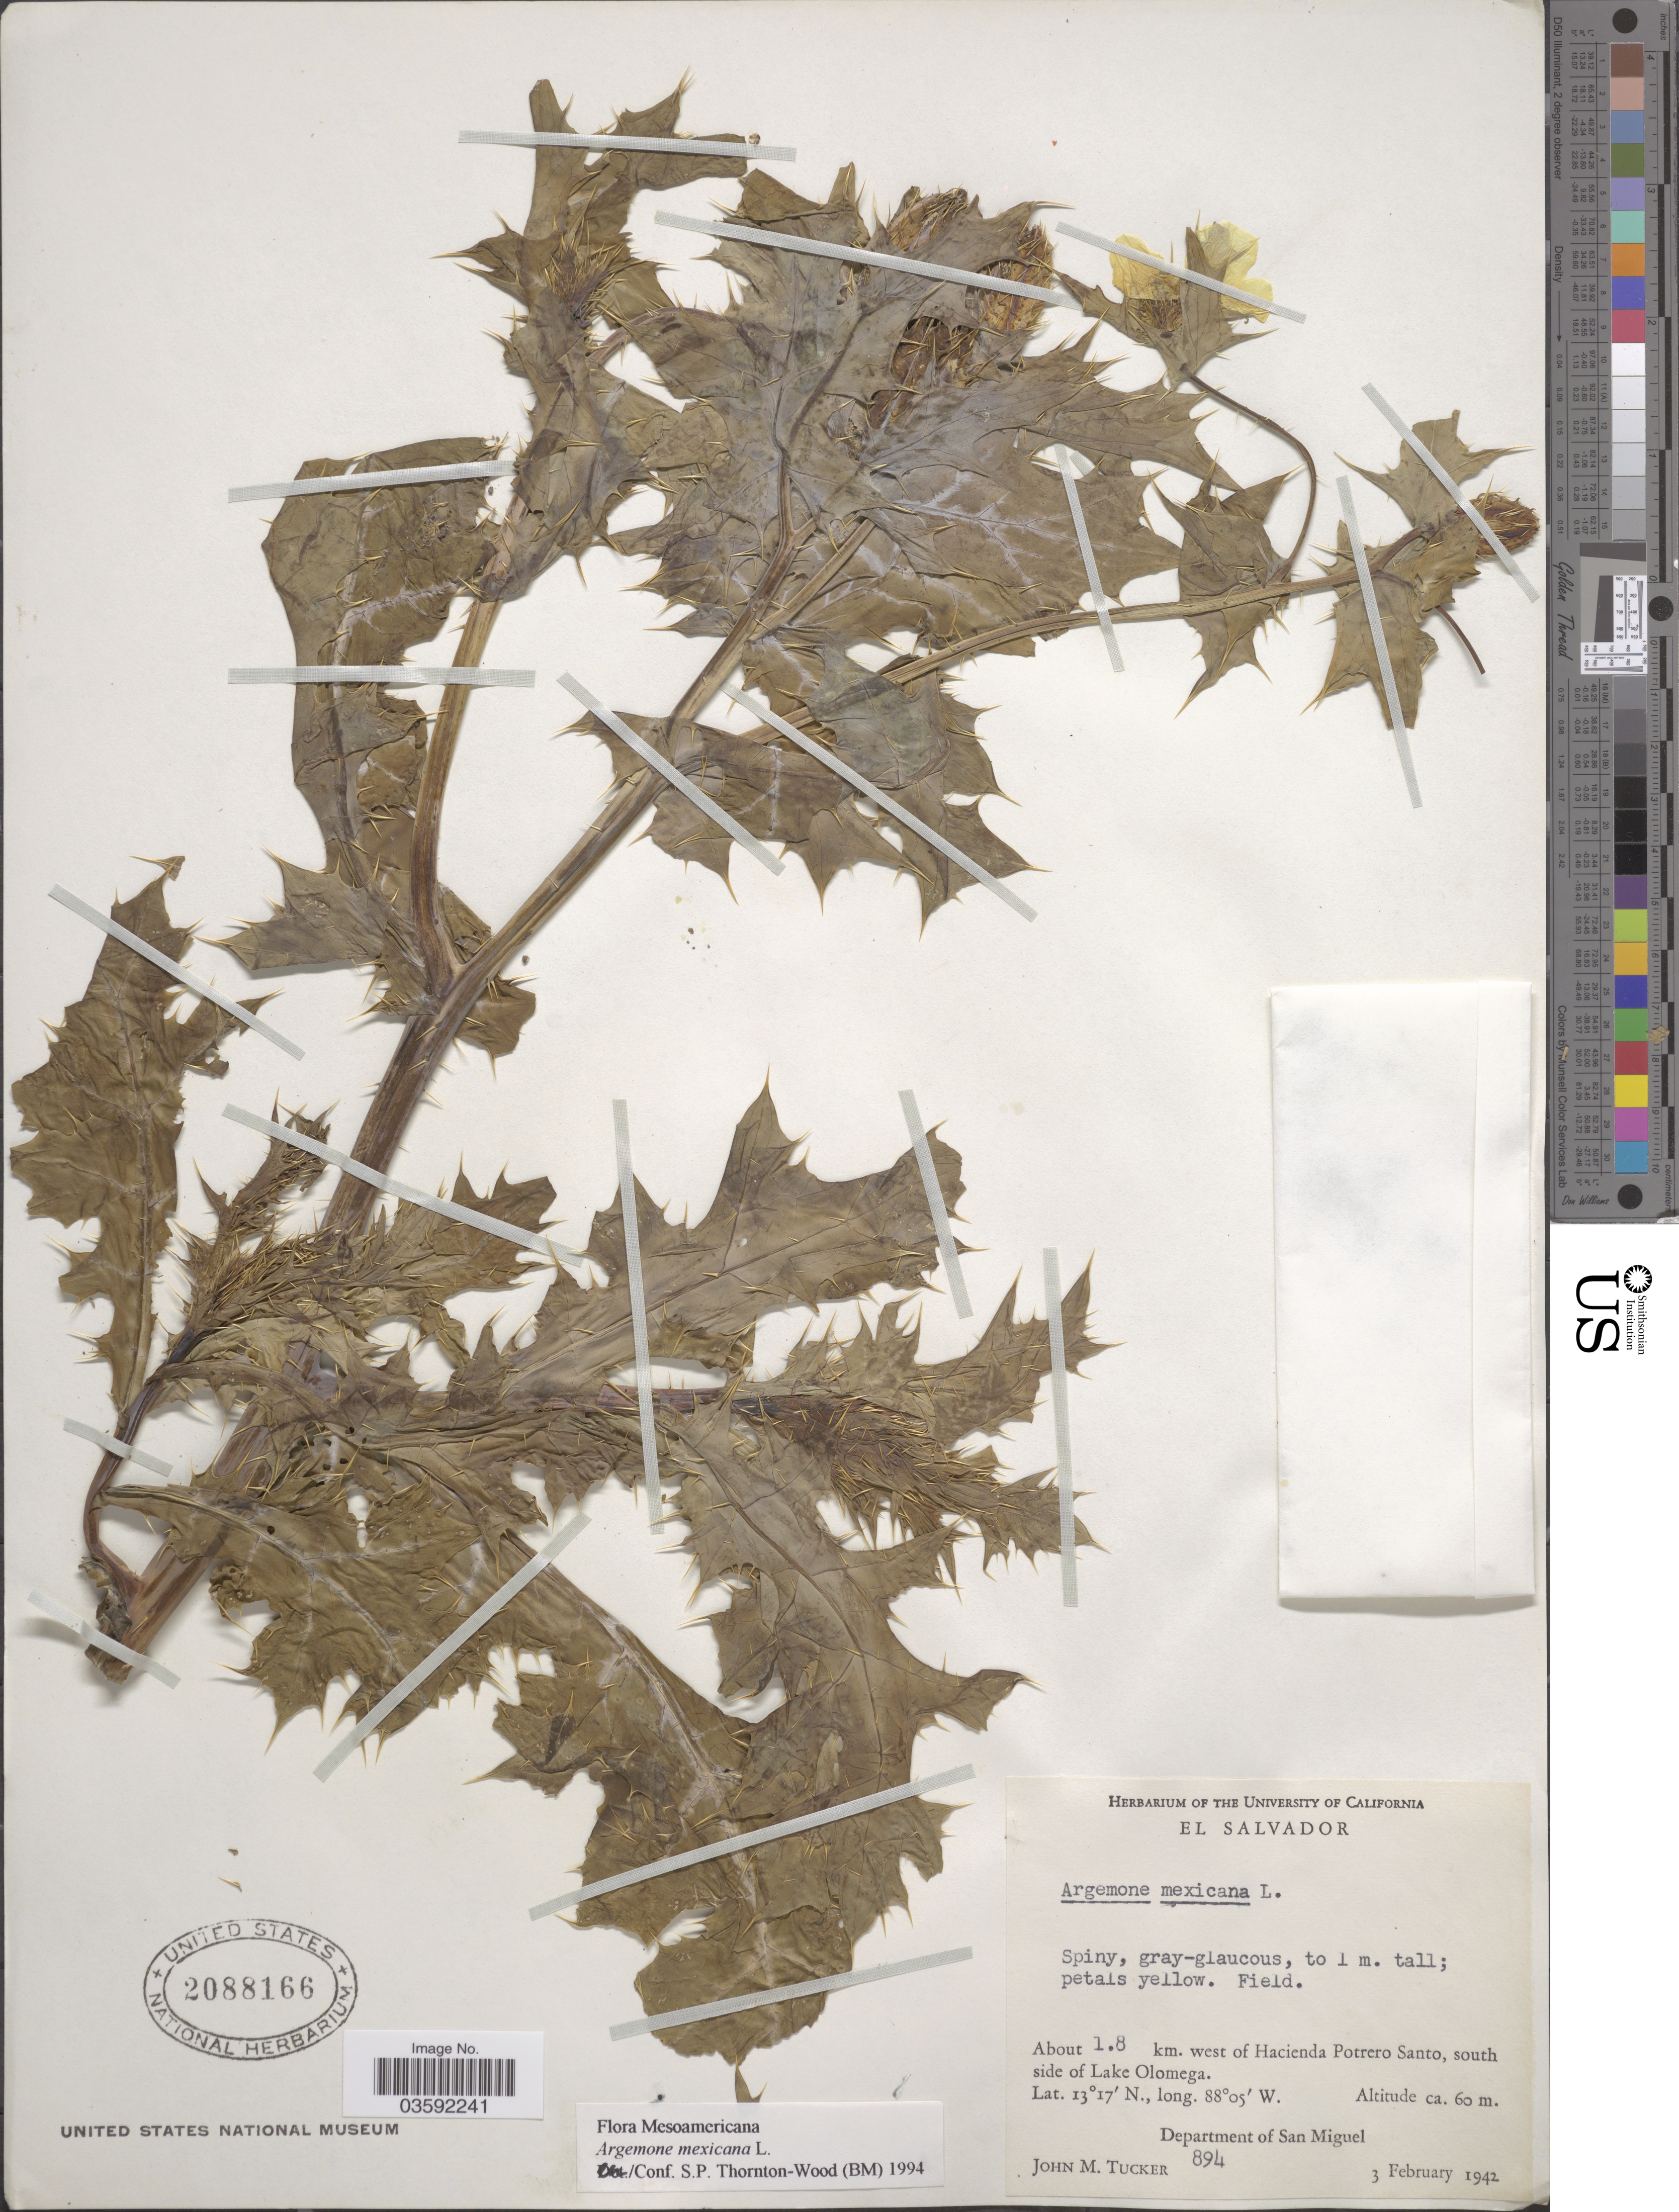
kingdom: Plantae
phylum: Tracheophyta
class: Magnoliopsida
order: Ranunculales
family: Papaveraceae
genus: Argemone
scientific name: Argemone mexicana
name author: L.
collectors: J. M. Tucker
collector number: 894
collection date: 1942-02-03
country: El Salvador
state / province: San Miguel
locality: About 1.8 km. west of Hacienda Potrero Santo, south side of Lake Olomega. Department of San Miguel.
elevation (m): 60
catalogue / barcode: US 2088166